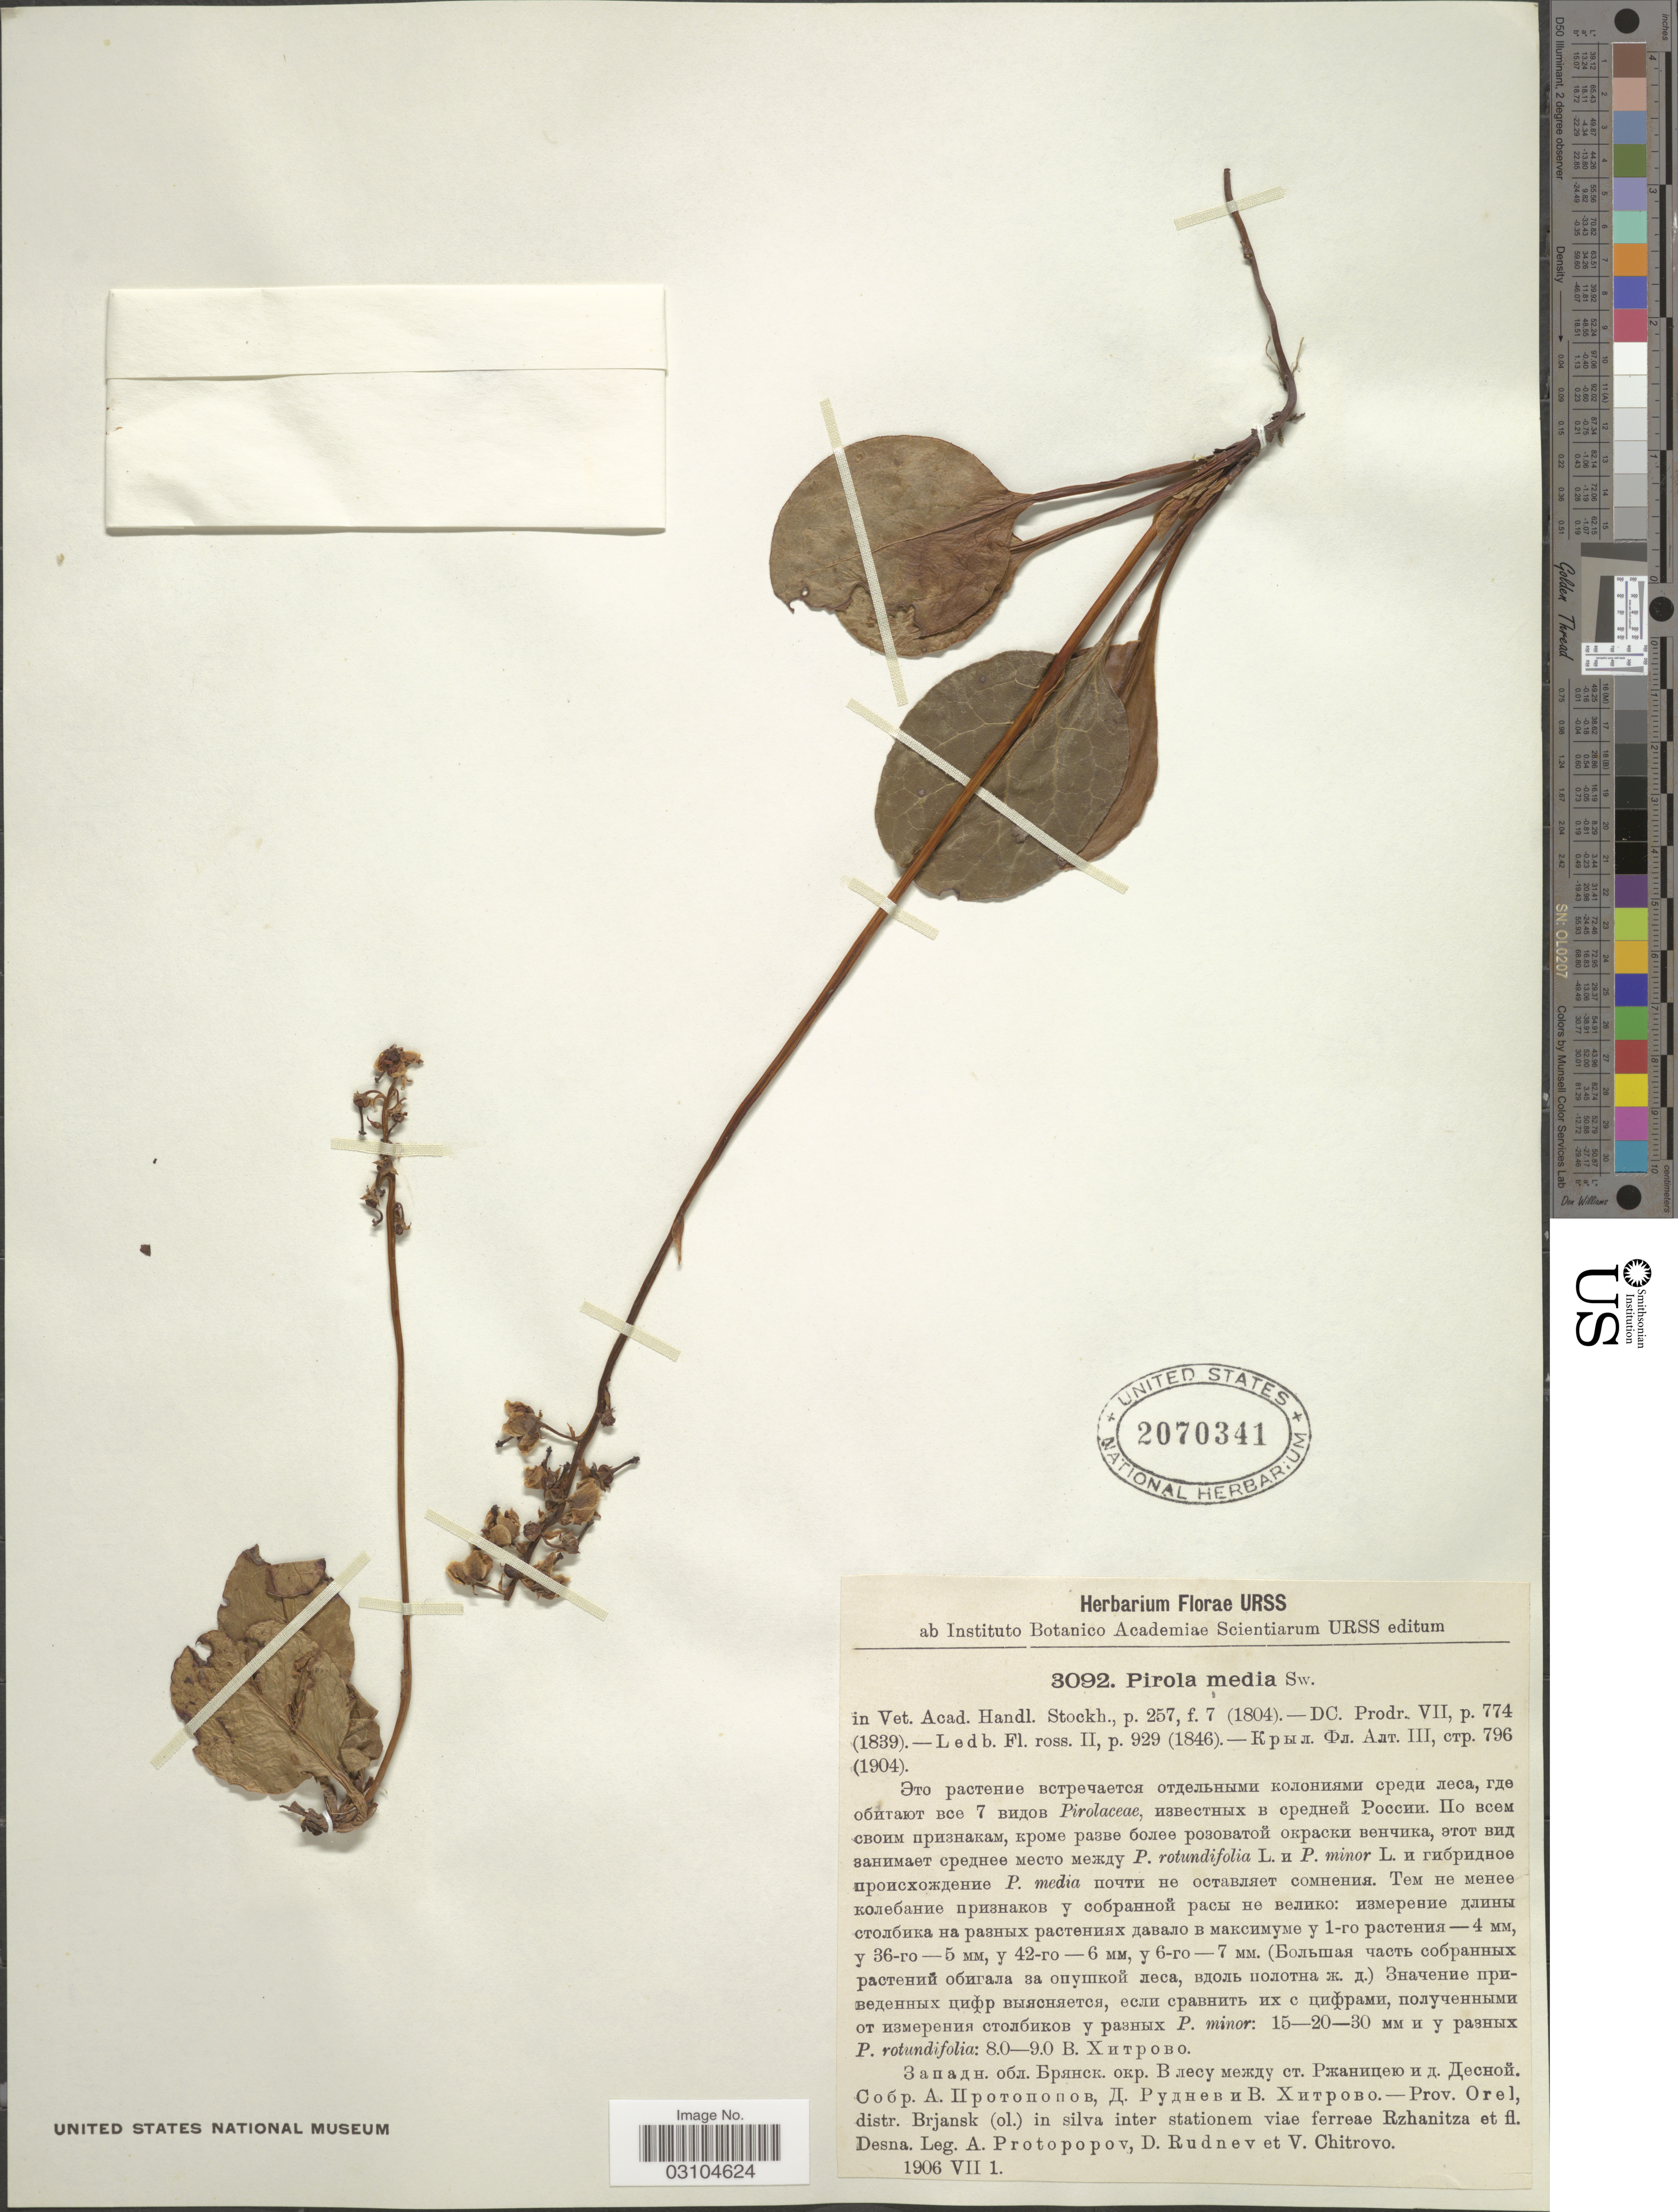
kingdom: Plantae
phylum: Tracheophyta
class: Magnoliopsida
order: Ericales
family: Ericaceae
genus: Pyrola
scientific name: Pyrola media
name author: Sw.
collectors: A. Protopopov, D. Rudnev & V. Chitrovo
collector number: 3092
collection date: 1906-07-01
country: Russian Federation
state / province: Bryansk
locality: Prov. Orel, distr. Brjansk (ol.) in silva inter stationem viae ferreae Rzhanitza et fl. Desna.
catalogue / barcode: US 2070341